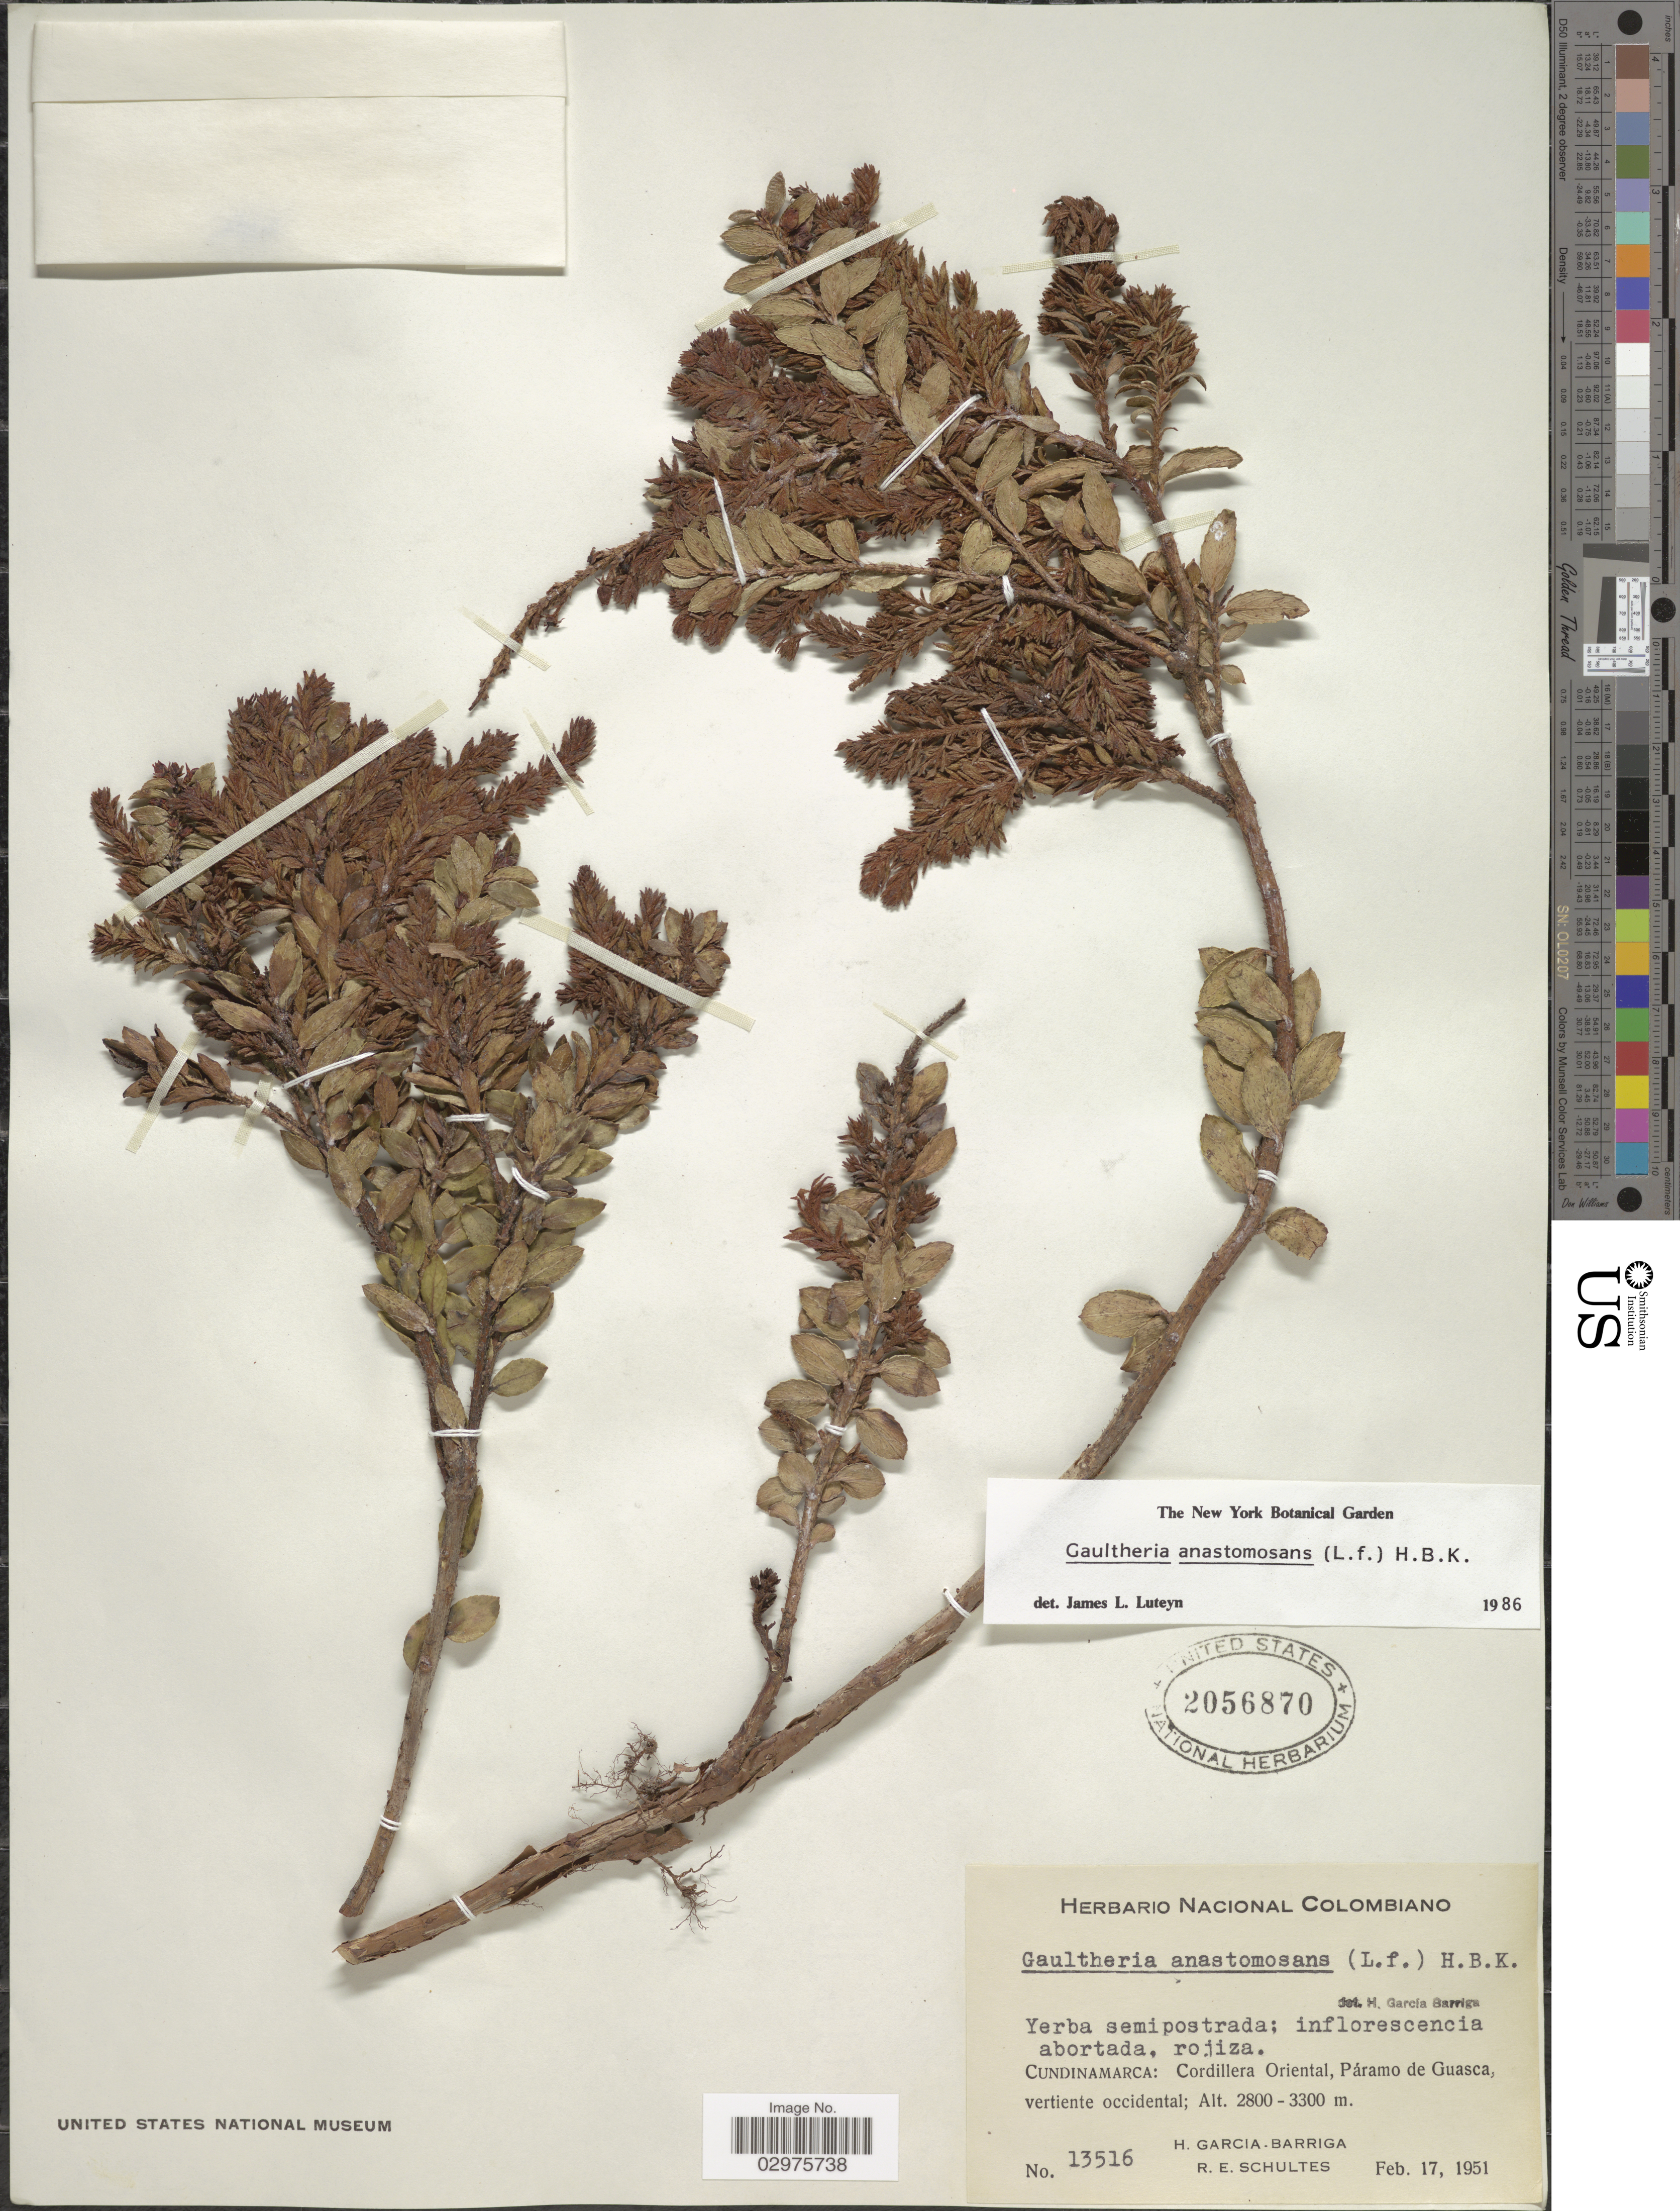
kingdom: Plantae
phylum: Tracheophyta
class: Magnoliopsida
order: Ericales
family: Ericaceae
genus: Gaultheria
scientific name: Gaultheria anastomosans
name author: (L. f.) Kunth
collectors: H. García Barriga & R. E. Schultes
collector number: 13516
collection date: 1951-02-17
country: Colombia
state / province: Cundinamarca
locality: Cordillera Oriental, Páramo de Guasca, vertiente occidental.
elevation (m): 2800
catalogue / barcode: US 2056870